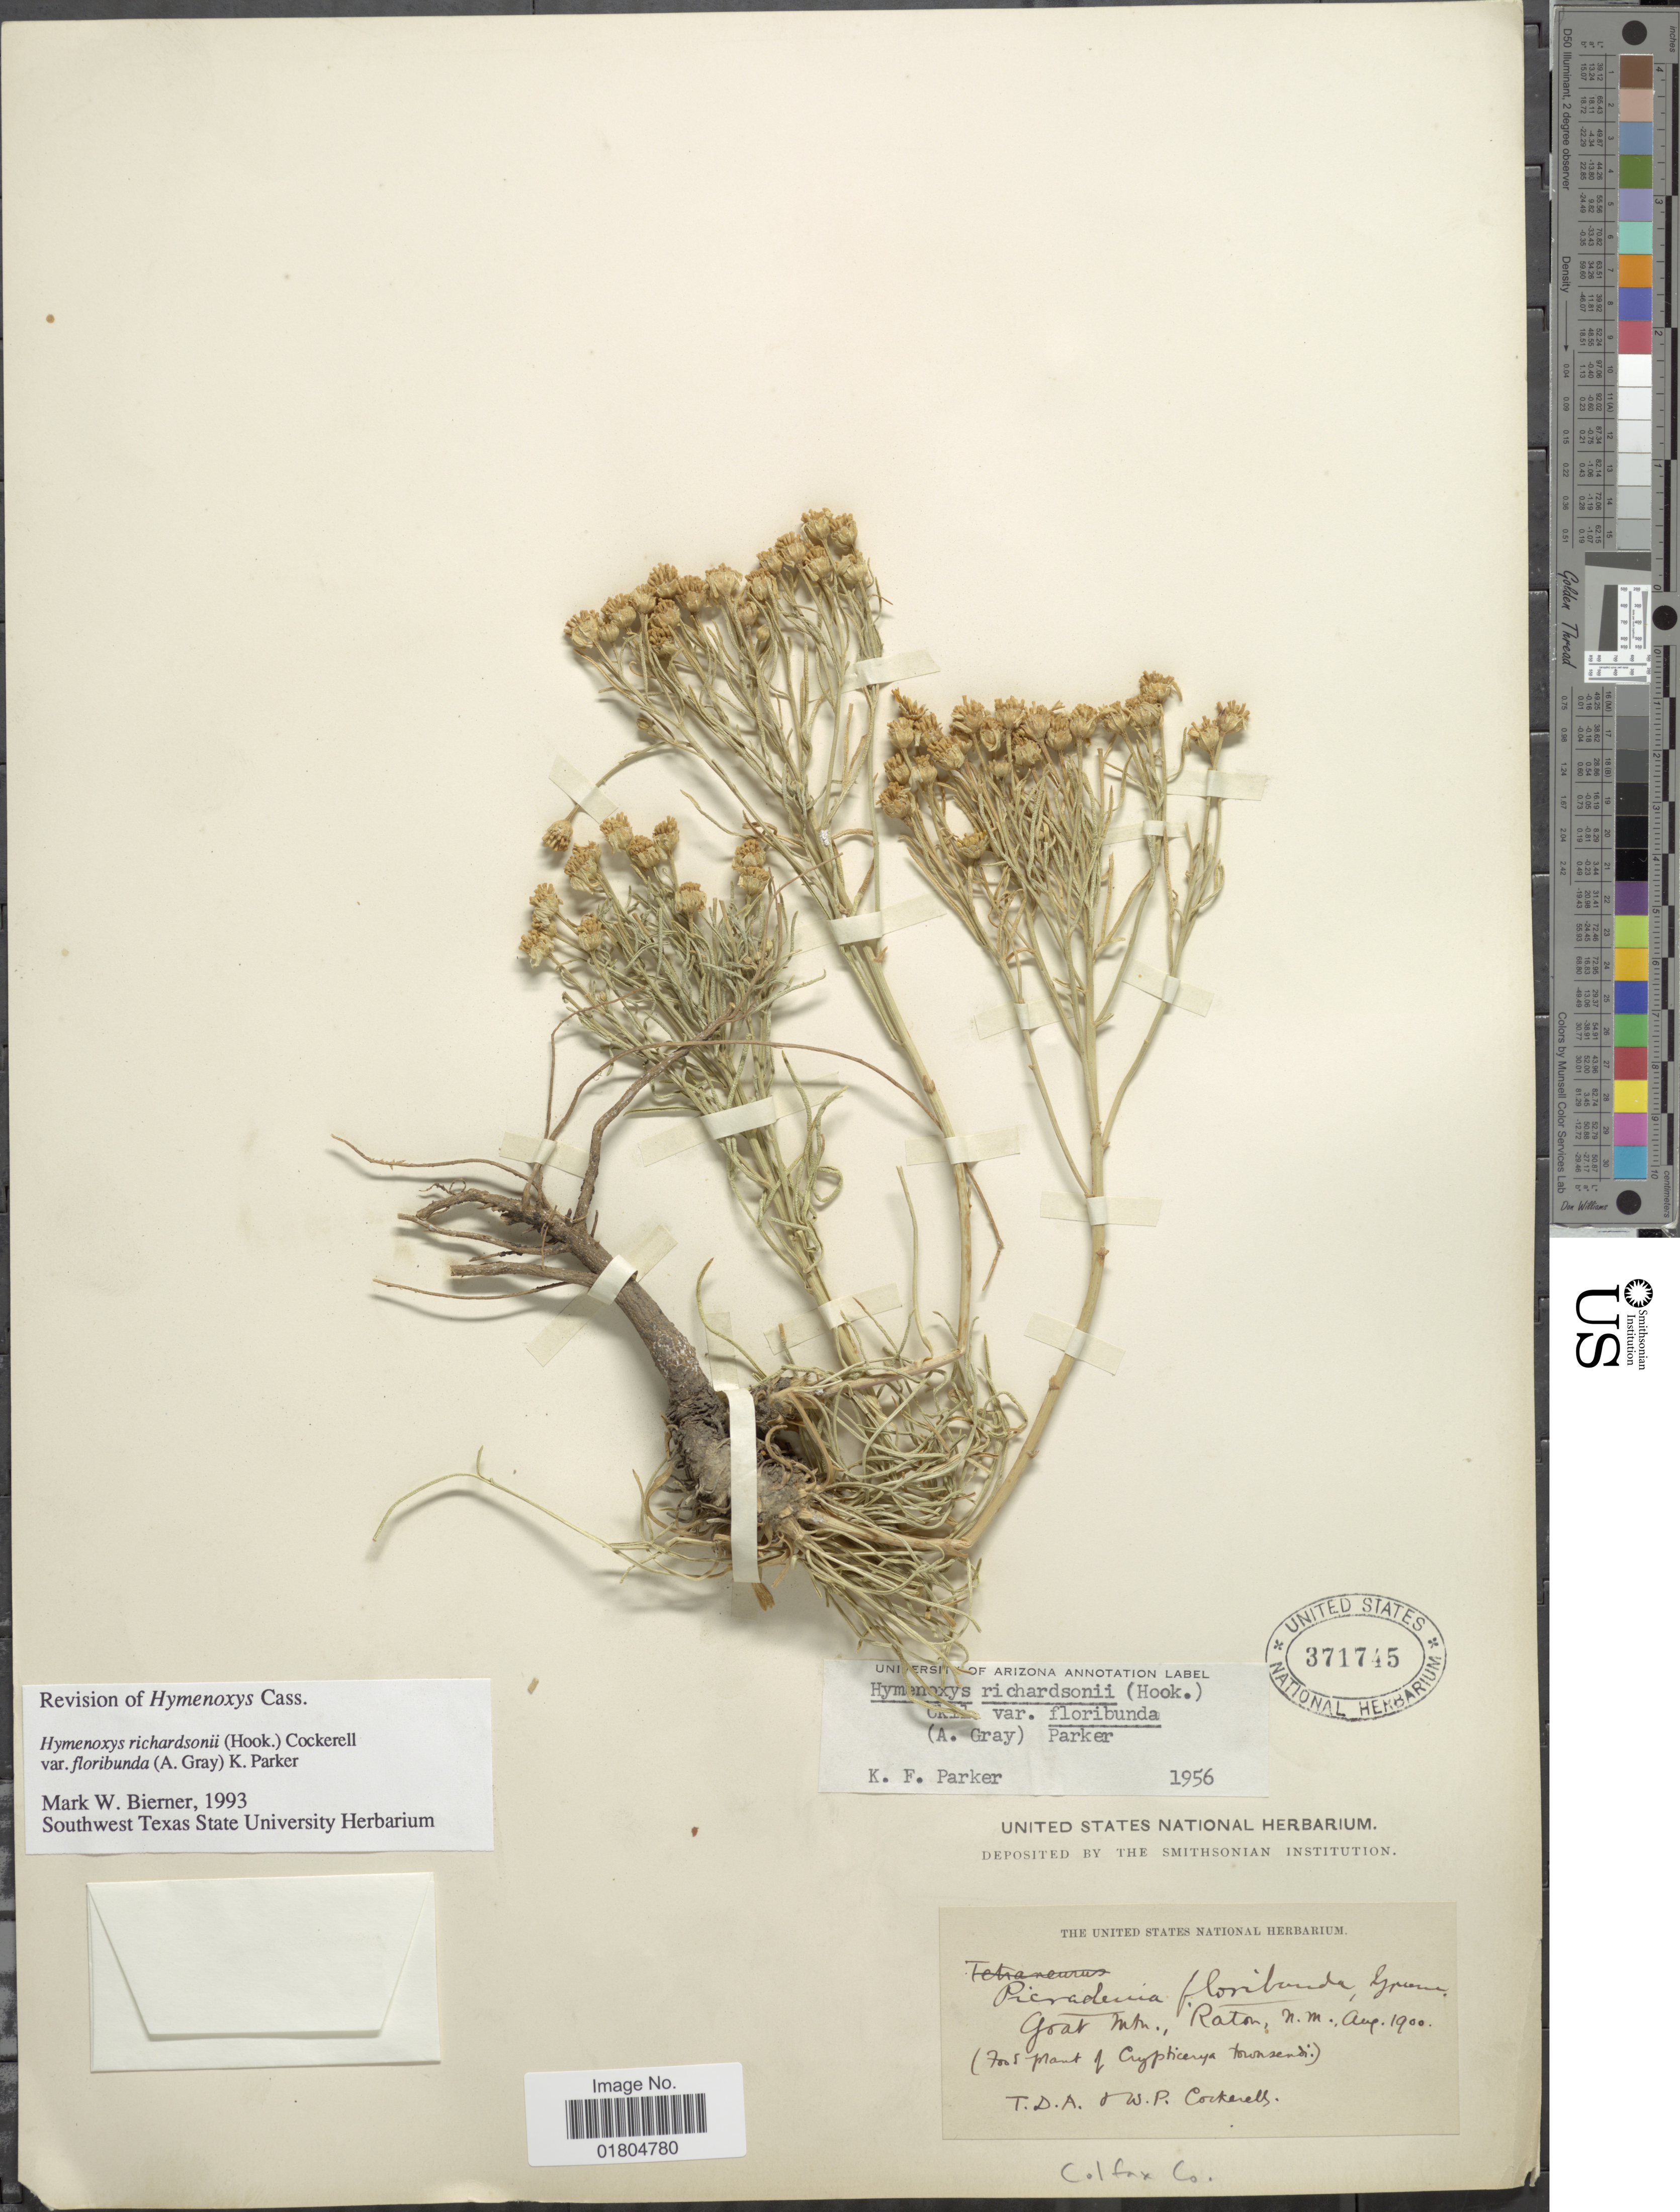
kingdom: Plantae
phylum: Tracheophyta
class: Magnoliopsida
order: Asterales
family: Asteraceae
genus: Hymenoxys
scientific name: Hymenoxys richardsonii var. floribunda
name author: (A. Gray) K.F. Parker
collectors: T. Cockerell & W. Cockerell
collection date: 1900-08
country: United States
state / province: New Mexico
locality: Goat Mtn., Raton. Colfax Co.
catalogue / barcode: US 371745